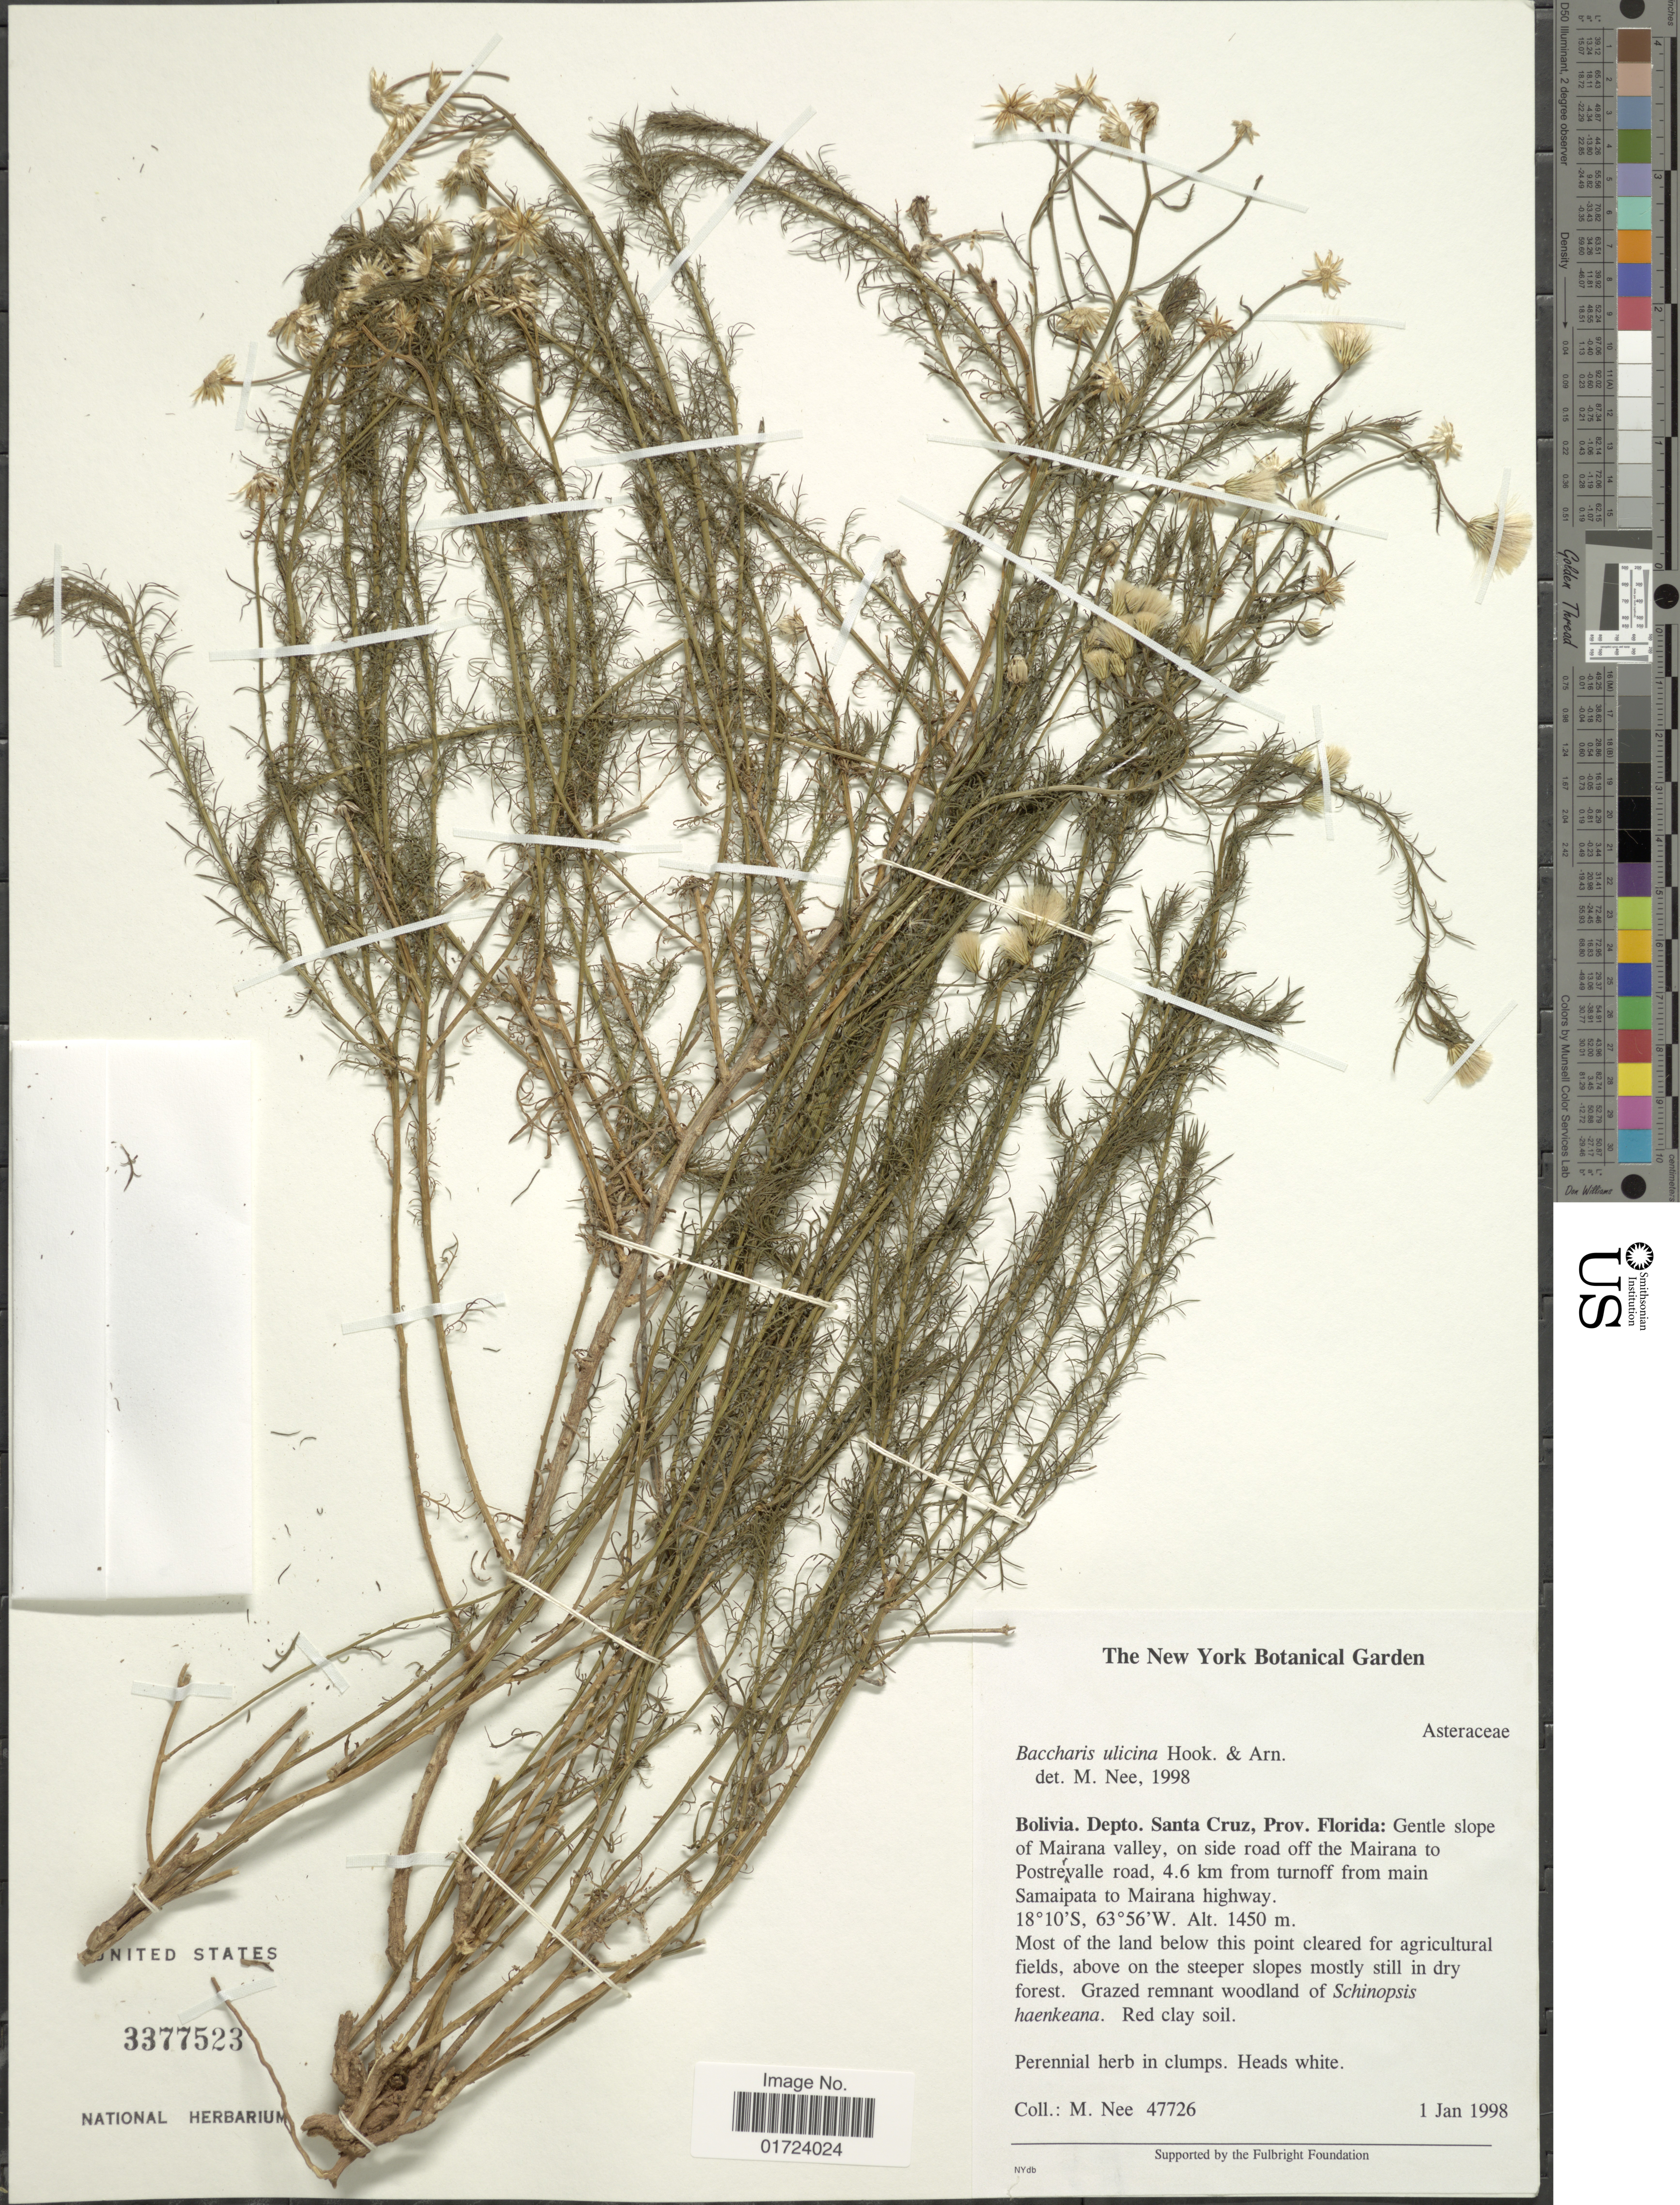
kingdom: Plantae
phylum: Tracheophyta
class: Magnoliopsida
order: Asterales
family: Asteraceae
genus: Baccharis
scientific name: Baccharis ulicina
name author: Hook. & Arn.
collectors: M. Nee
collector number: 47726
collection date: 1998-01-01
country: Bolivia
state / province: Santa Cruz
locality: Bolivia. Depto. Santa Cruz, Prov. Florida: Gentle slope of Mairana valley, on side road off the Mariana to Postrevalle road., 4.6 km from turnoff from main Samaipata to Mairana highway.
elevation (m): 1450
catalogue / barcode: US 3377523